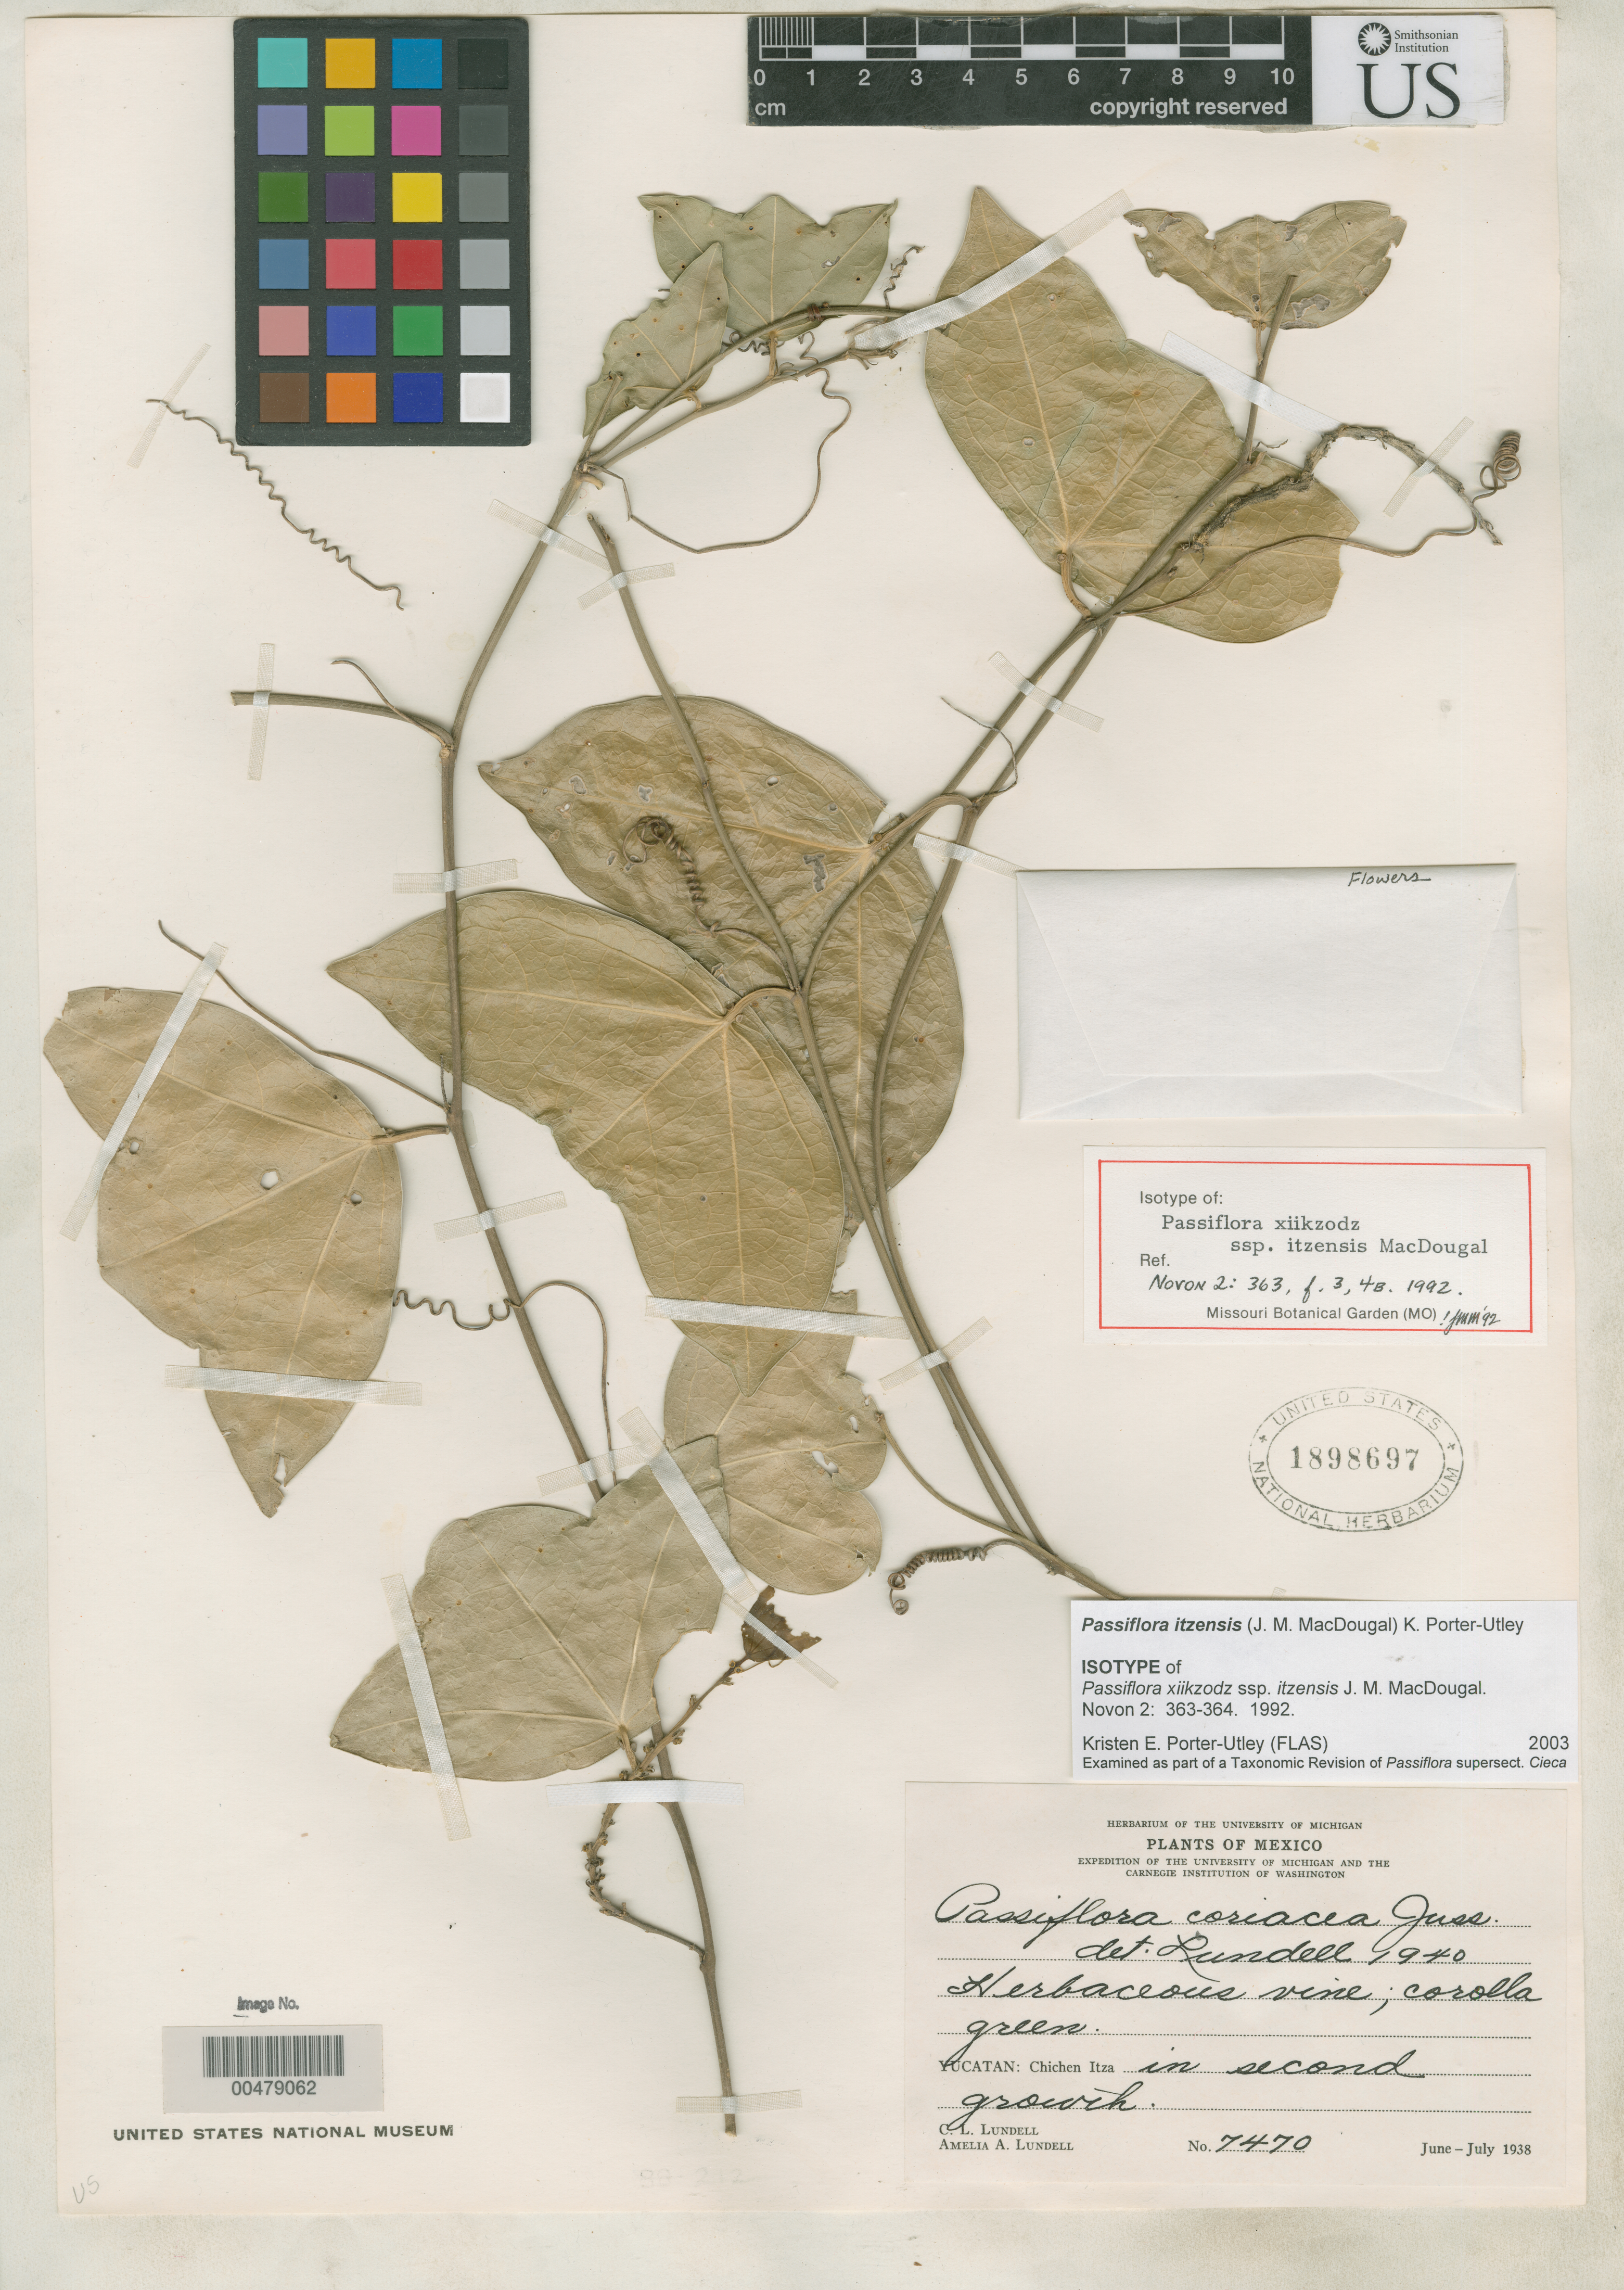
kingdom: Plantae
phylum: Tracheophyta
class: Magnoliopsida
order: Malpighiales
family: Passifloraceae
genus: Passiflora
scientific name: Passiflora xiikzodz subsp. itzensis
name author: J.M. MacDougal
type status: Isotype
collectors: C. L. Lundell & A. A. Lundell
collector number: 7470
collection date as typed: Jun 1938 to -- Jul 1838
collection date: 1838-07/1938-06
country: Mexico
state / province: Yucatán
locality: Yucatán: Chichen Itza.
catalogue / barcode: US 1898697